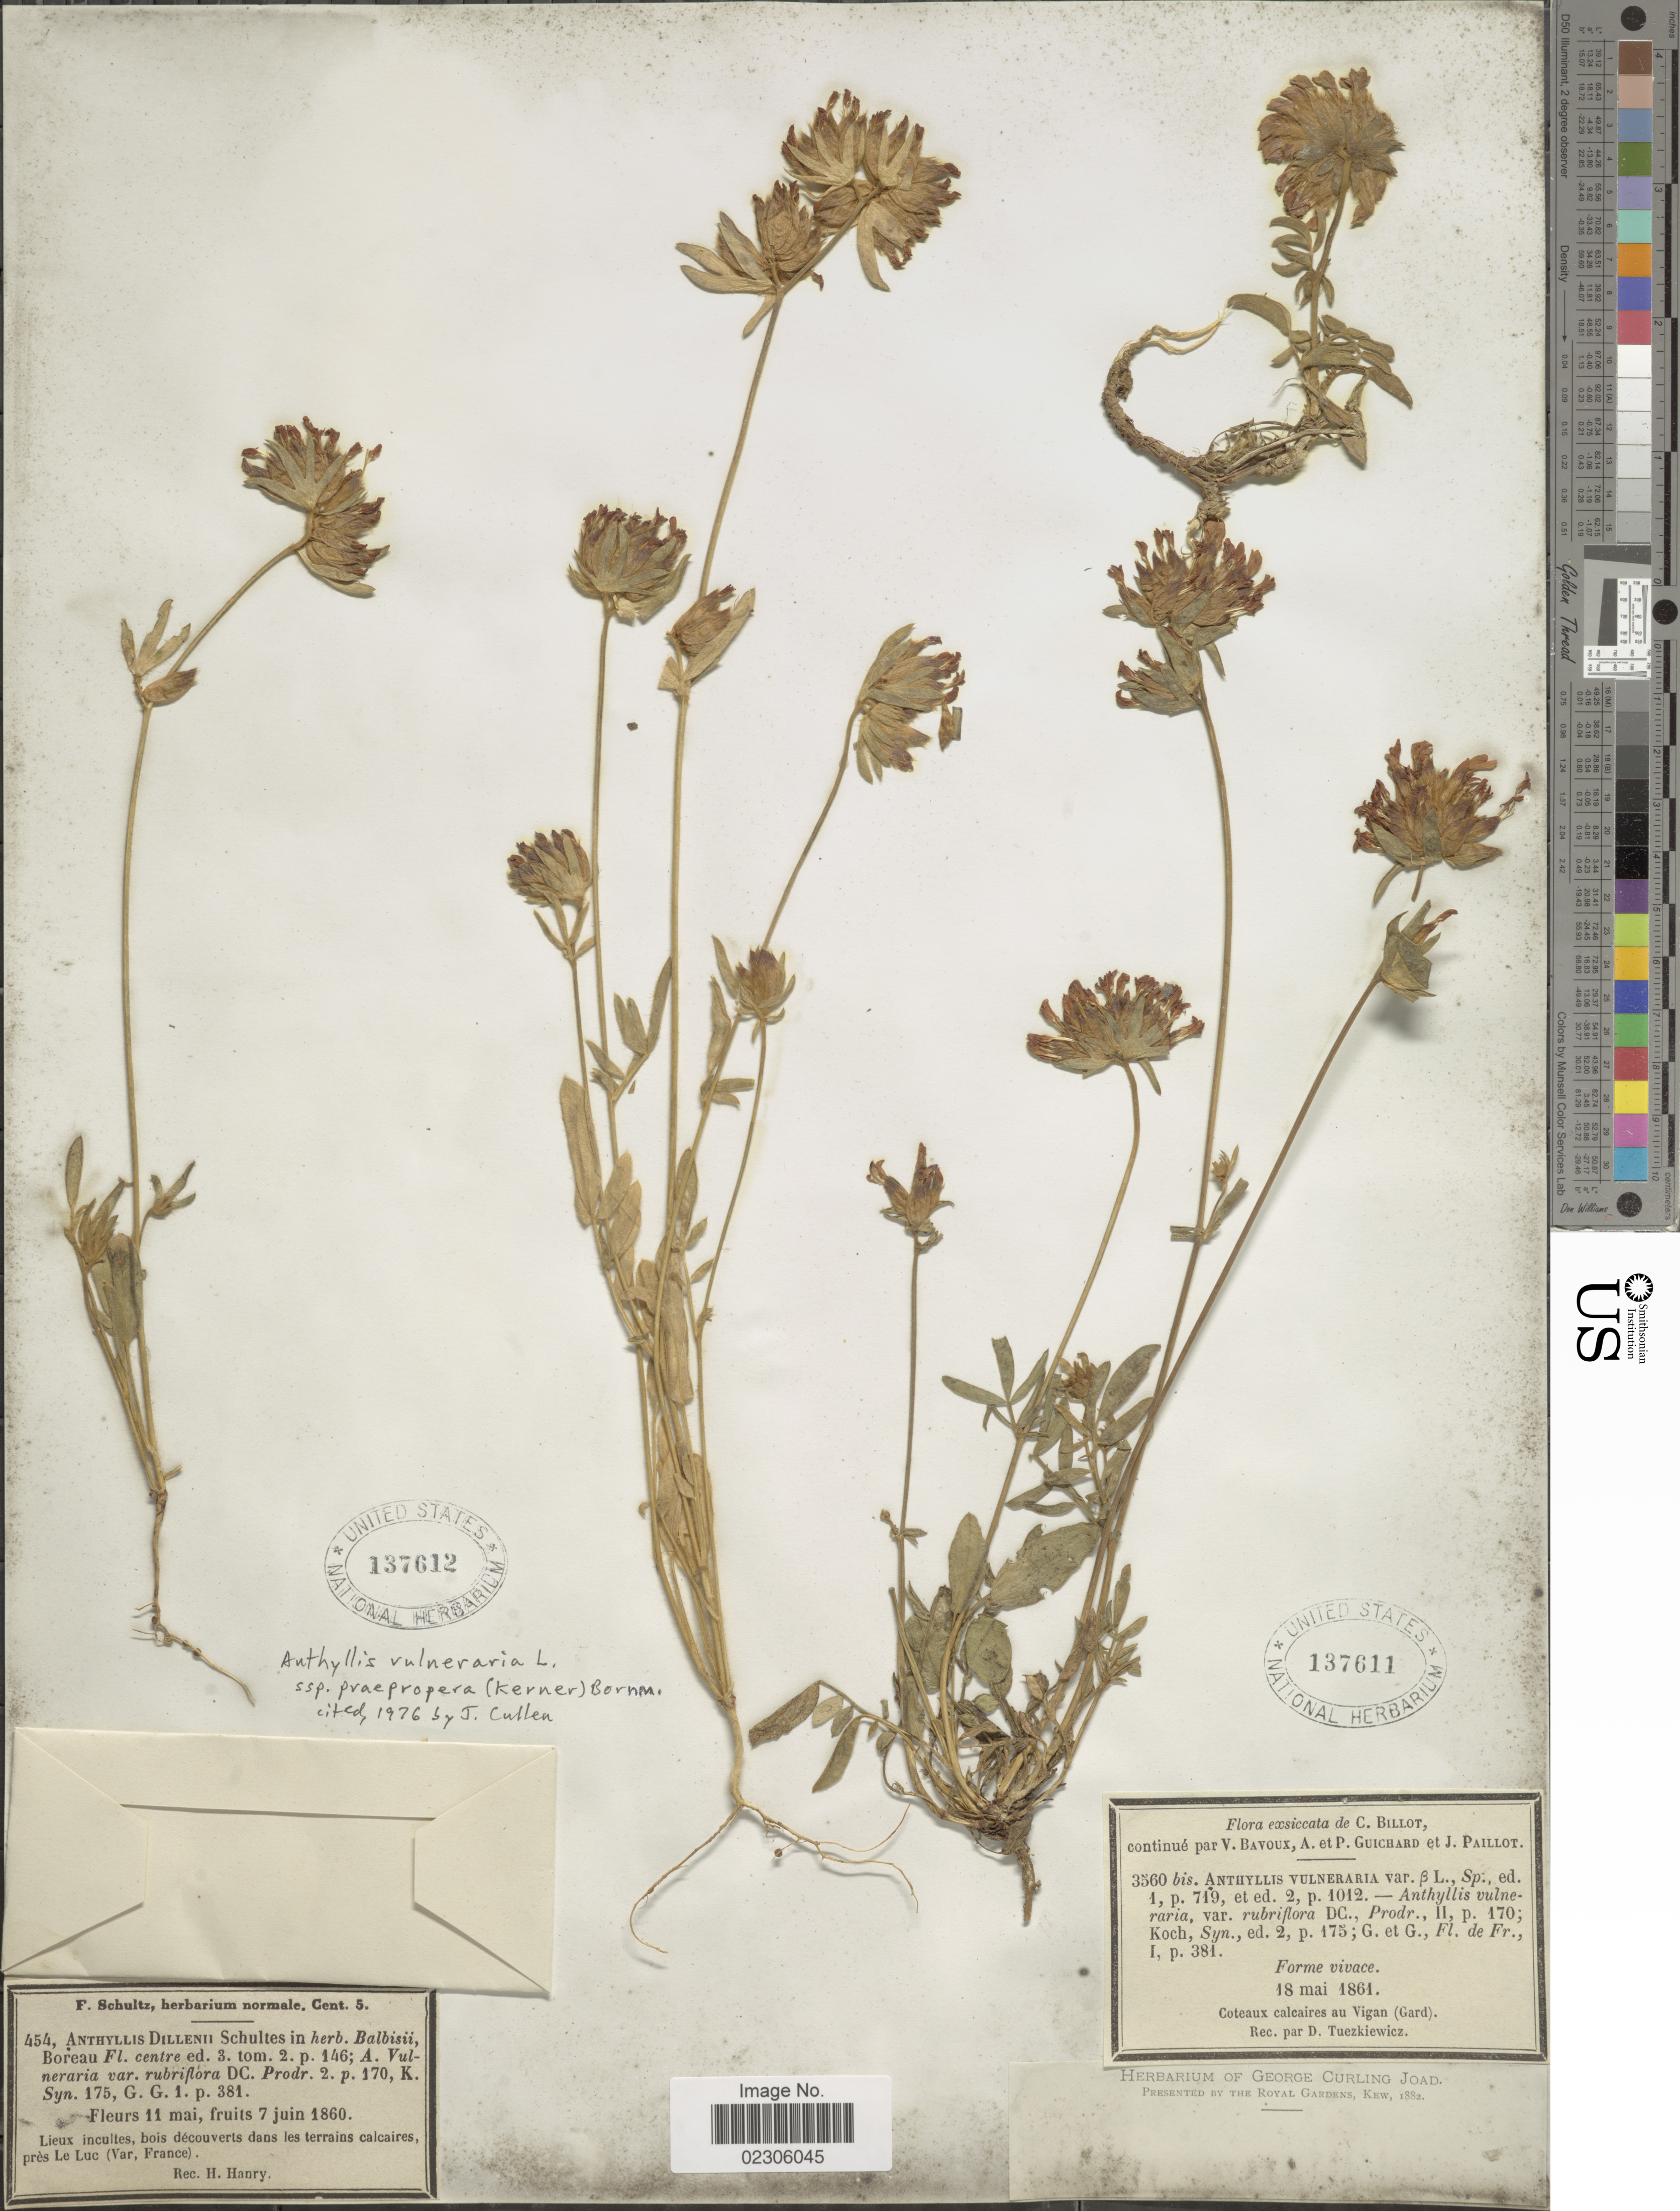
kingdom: Plantae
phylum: Tracheophyta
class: Magnoliopsida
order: Fabales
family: Fabaceae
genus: Anthyllis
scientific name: Anthyllis vulneraria subsp. praepropera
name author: Bornm.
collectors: C. Billot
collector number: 3560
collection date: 1861-05-18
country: France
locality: Vigan (Gard)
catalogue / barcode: US 137611-2